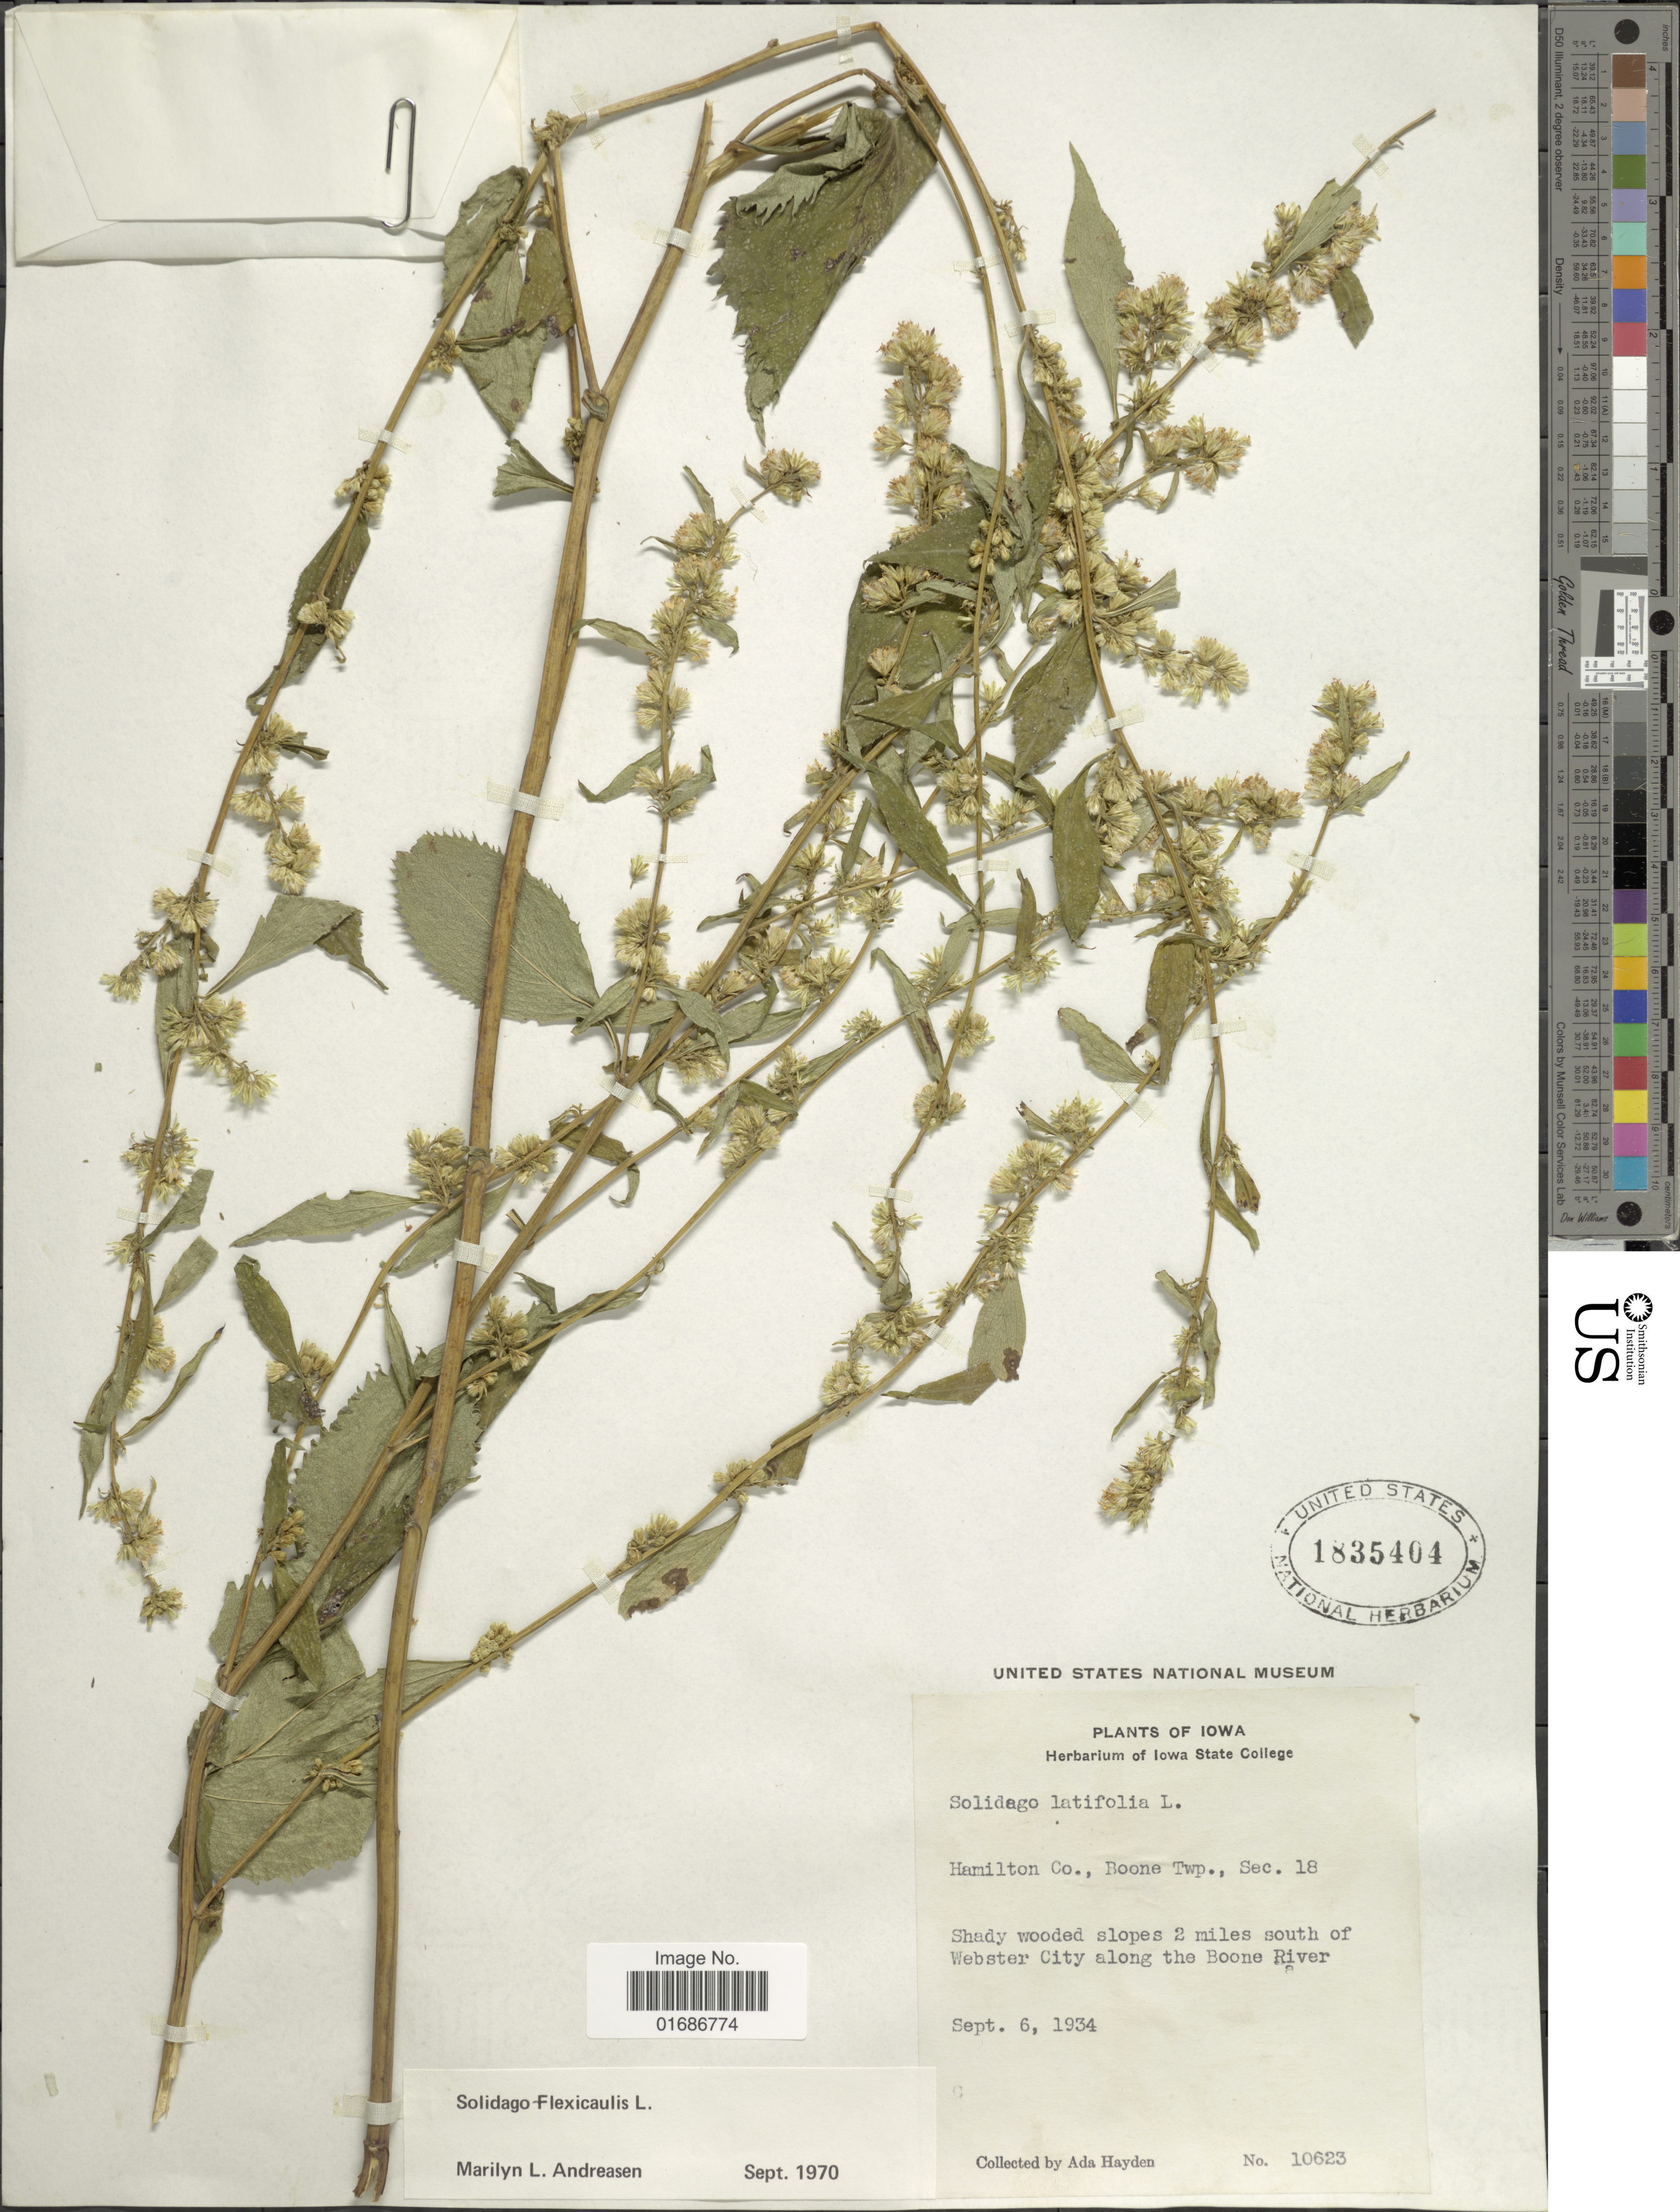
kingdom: Plantae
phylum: Tracheophyta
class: Magnoliopsida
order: Asterales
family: Asteraceae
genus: Solidago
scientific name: Solidago flexicaulis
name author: L.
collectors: Ada Hayden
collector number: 10623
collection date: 1934-09-06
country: United States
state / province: Iowa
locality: Hamilton Co., Boone Twp., Sec 18, Shady wooded slopes 2 miles south of Webster City along the Boone River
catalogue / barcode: US 1835404